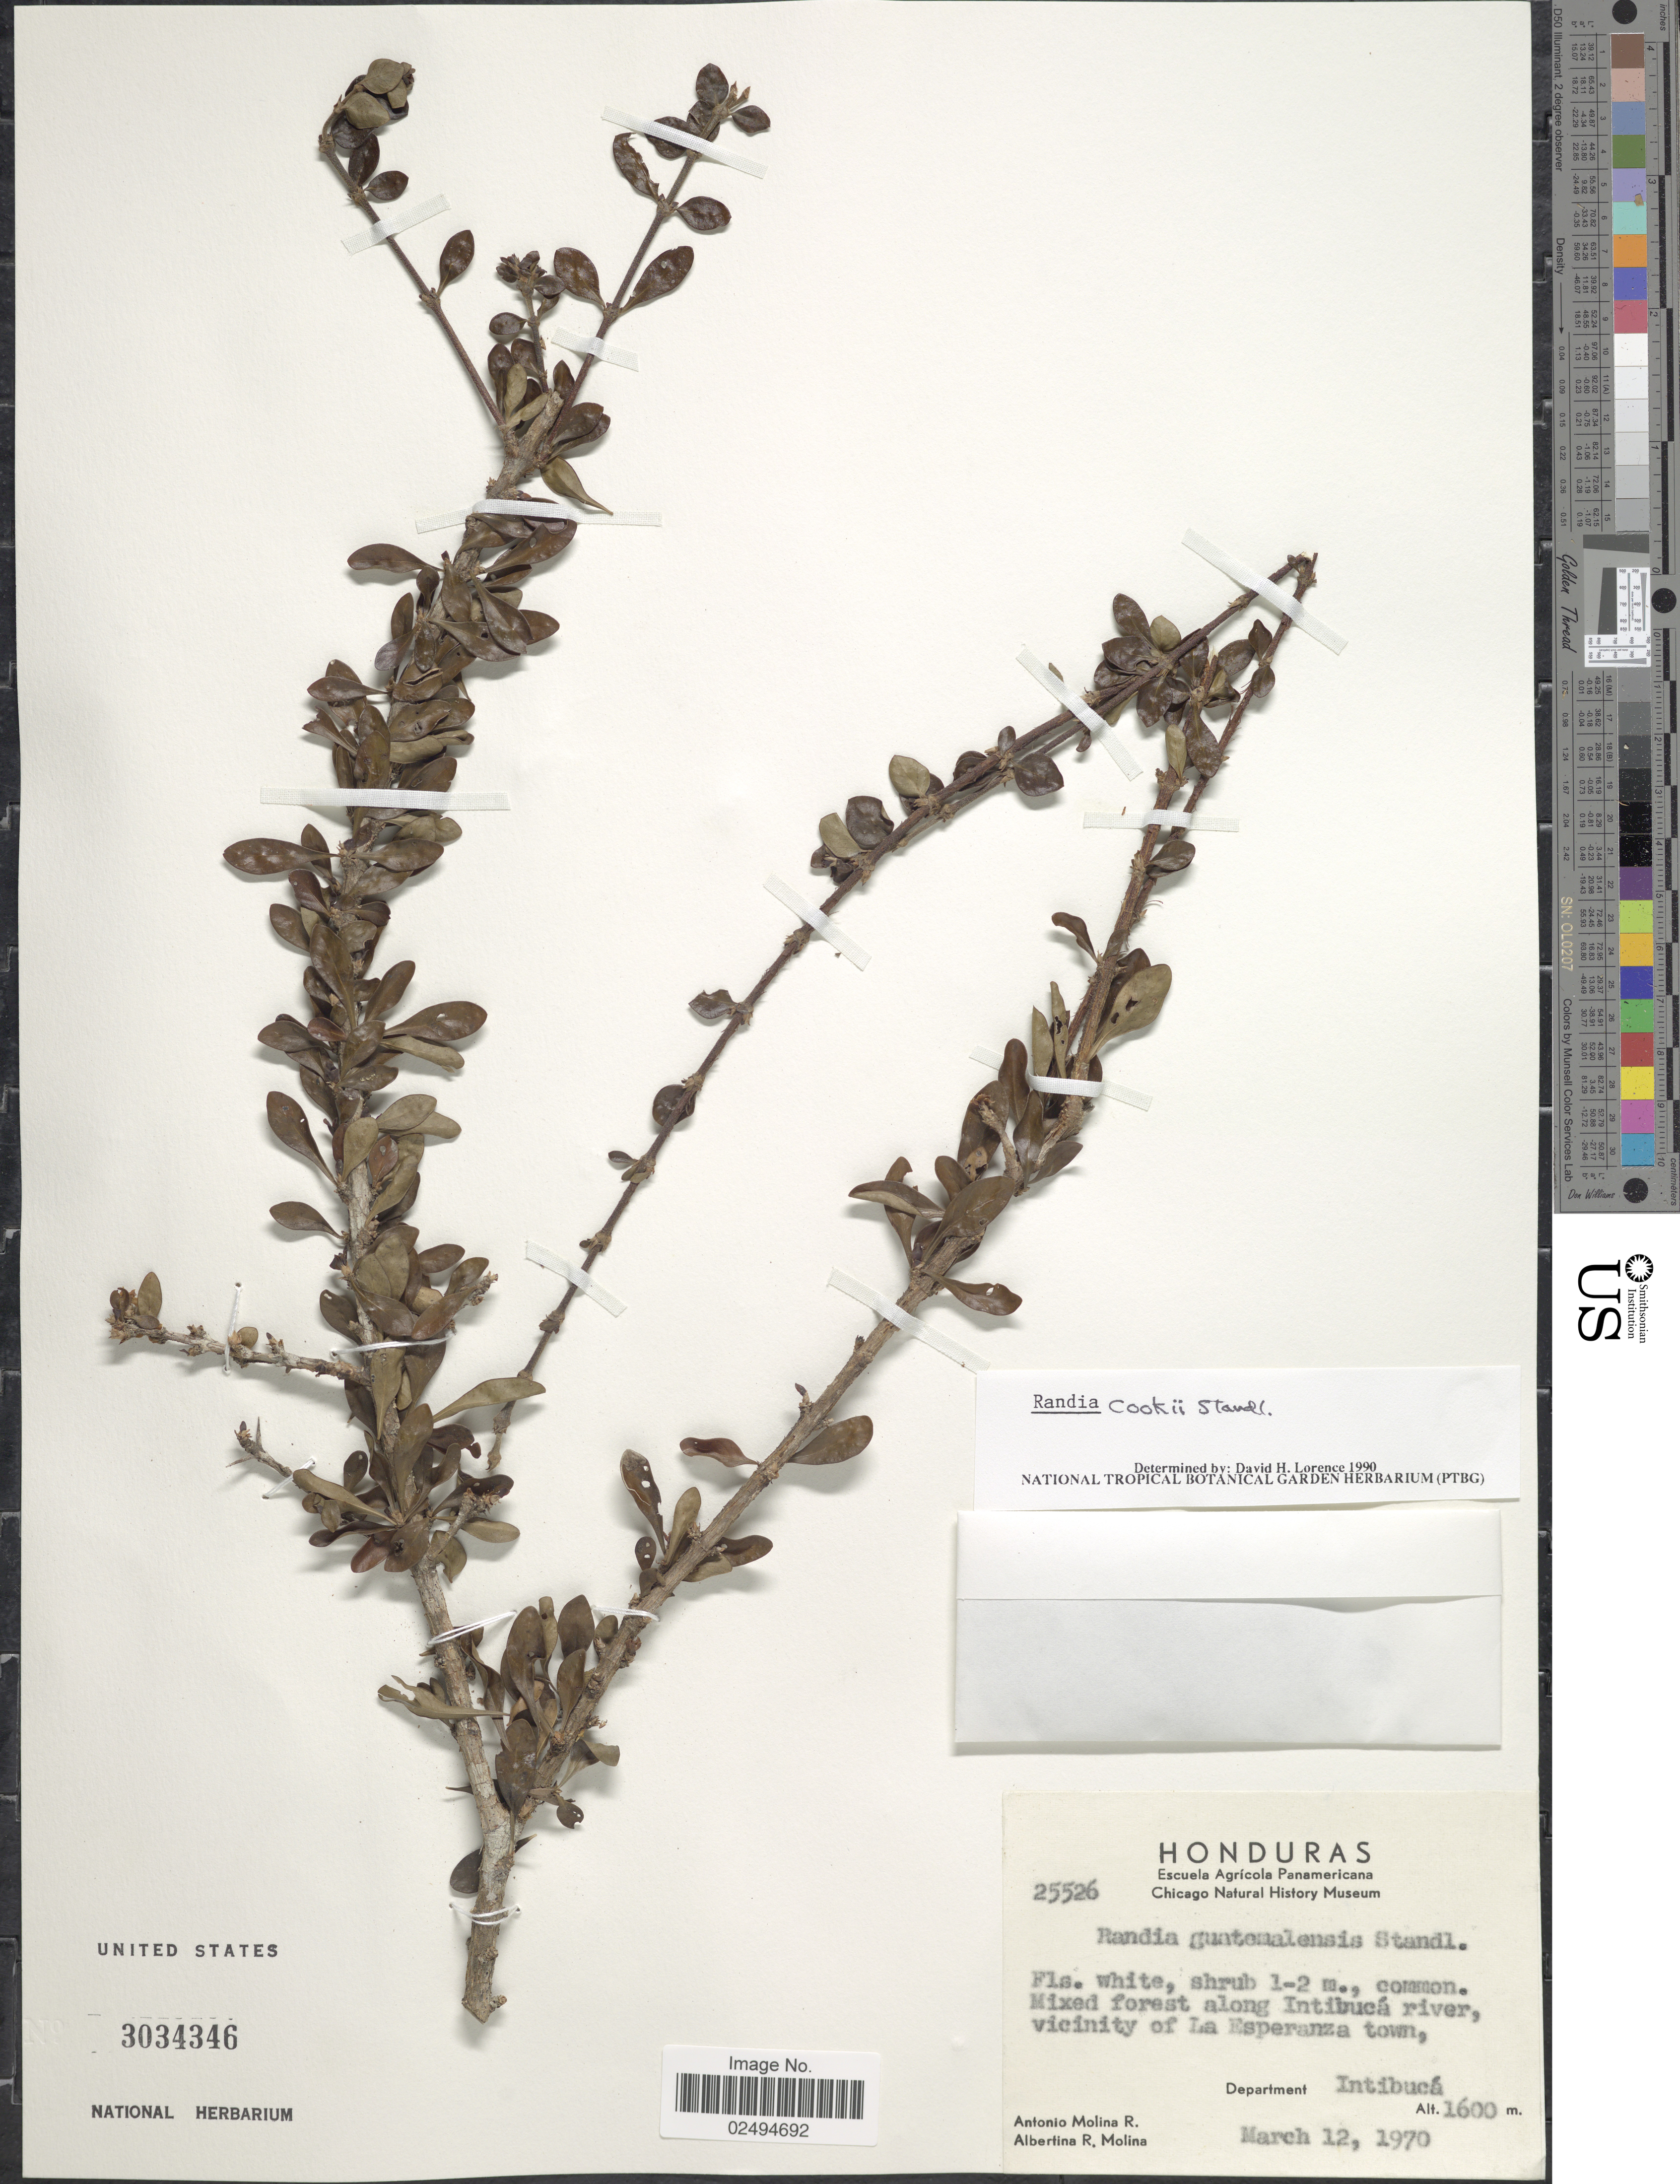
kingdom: Plantae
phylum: Tracheophyta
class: Magnoliopsida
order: Gentianales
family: Rubiaceae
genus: Randia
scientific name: Randia cookii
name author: Standl.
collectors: A. Molina R. & A. R. Molina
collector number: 25526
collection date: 1970-03-12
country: Honduras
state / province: Intibuca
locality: Mixed forest along Intibuca river, vicinity of La Esperanze town, Department Intibuca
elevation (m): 1600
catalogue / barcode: US 3034346